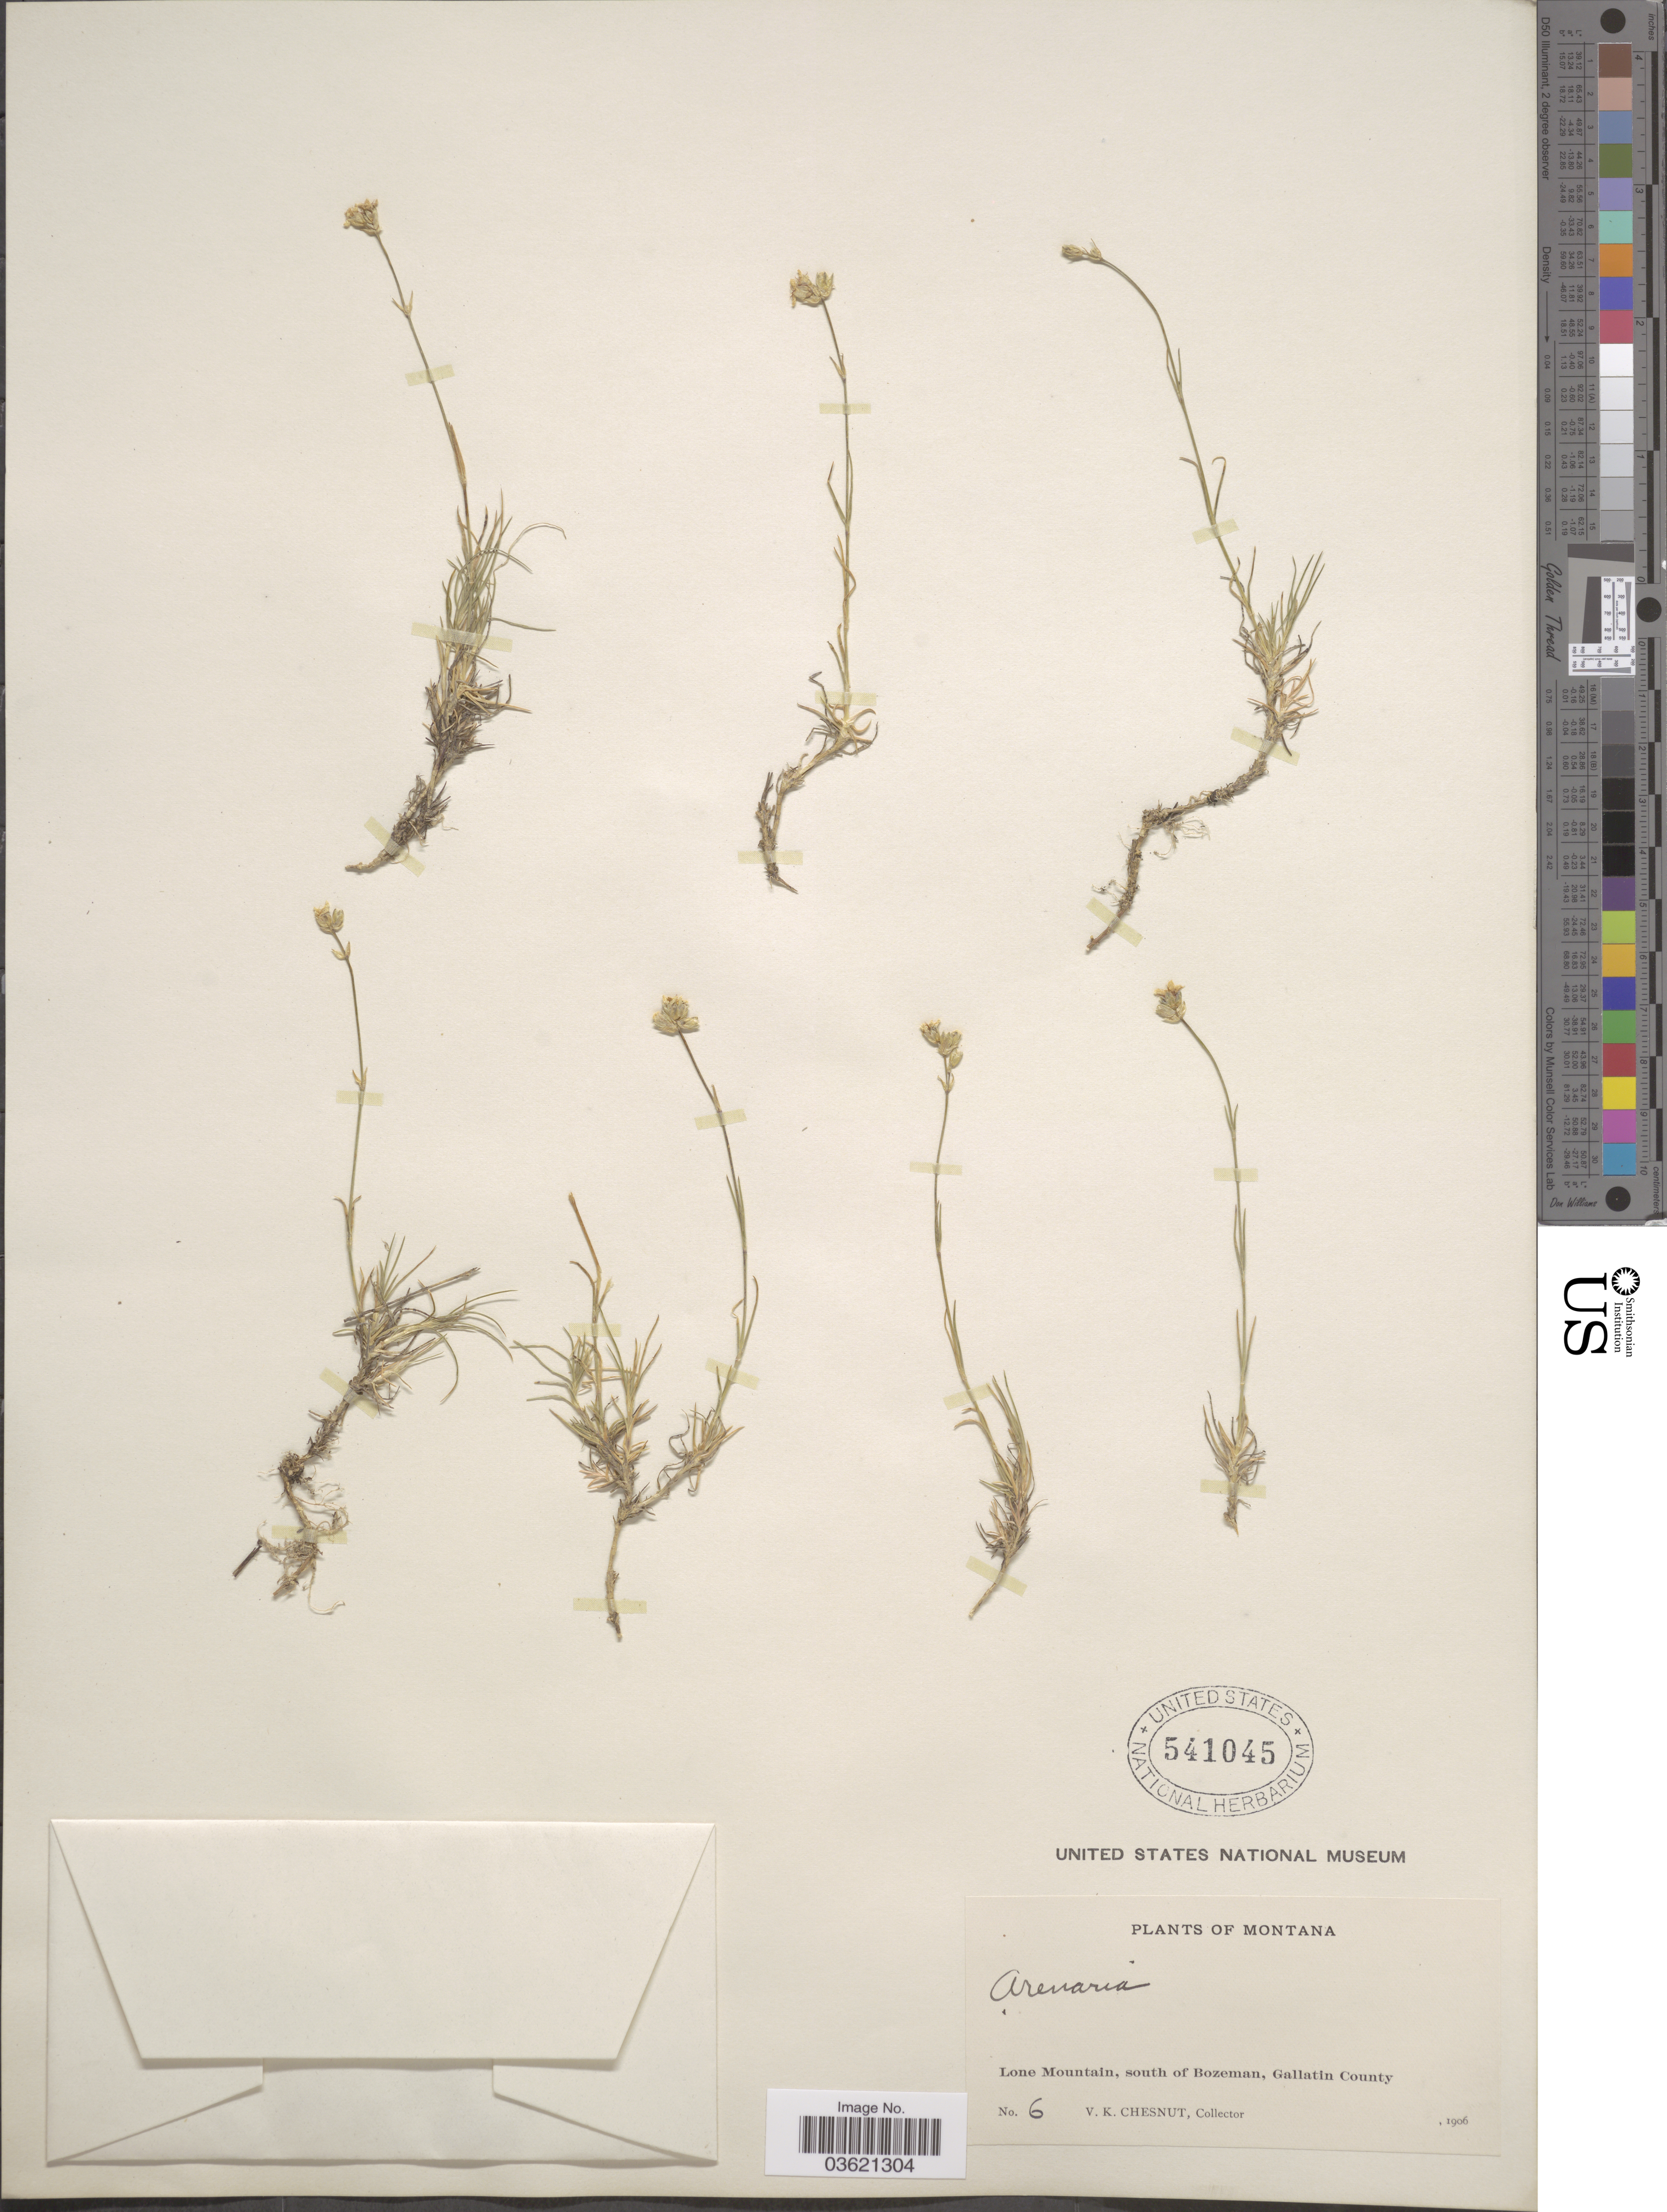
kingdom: Plantae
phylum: Tracheophyta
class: Magnoliopsida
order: Caryophyllales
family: Caryophyllaceae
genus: Arenaria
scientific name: Arenaria sp.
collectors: V. Chesnut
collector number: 6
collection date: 1906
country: United States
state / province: Montana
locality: Lone Mountain, south of Bozeman, Gallatin County.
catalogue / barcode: US 541045